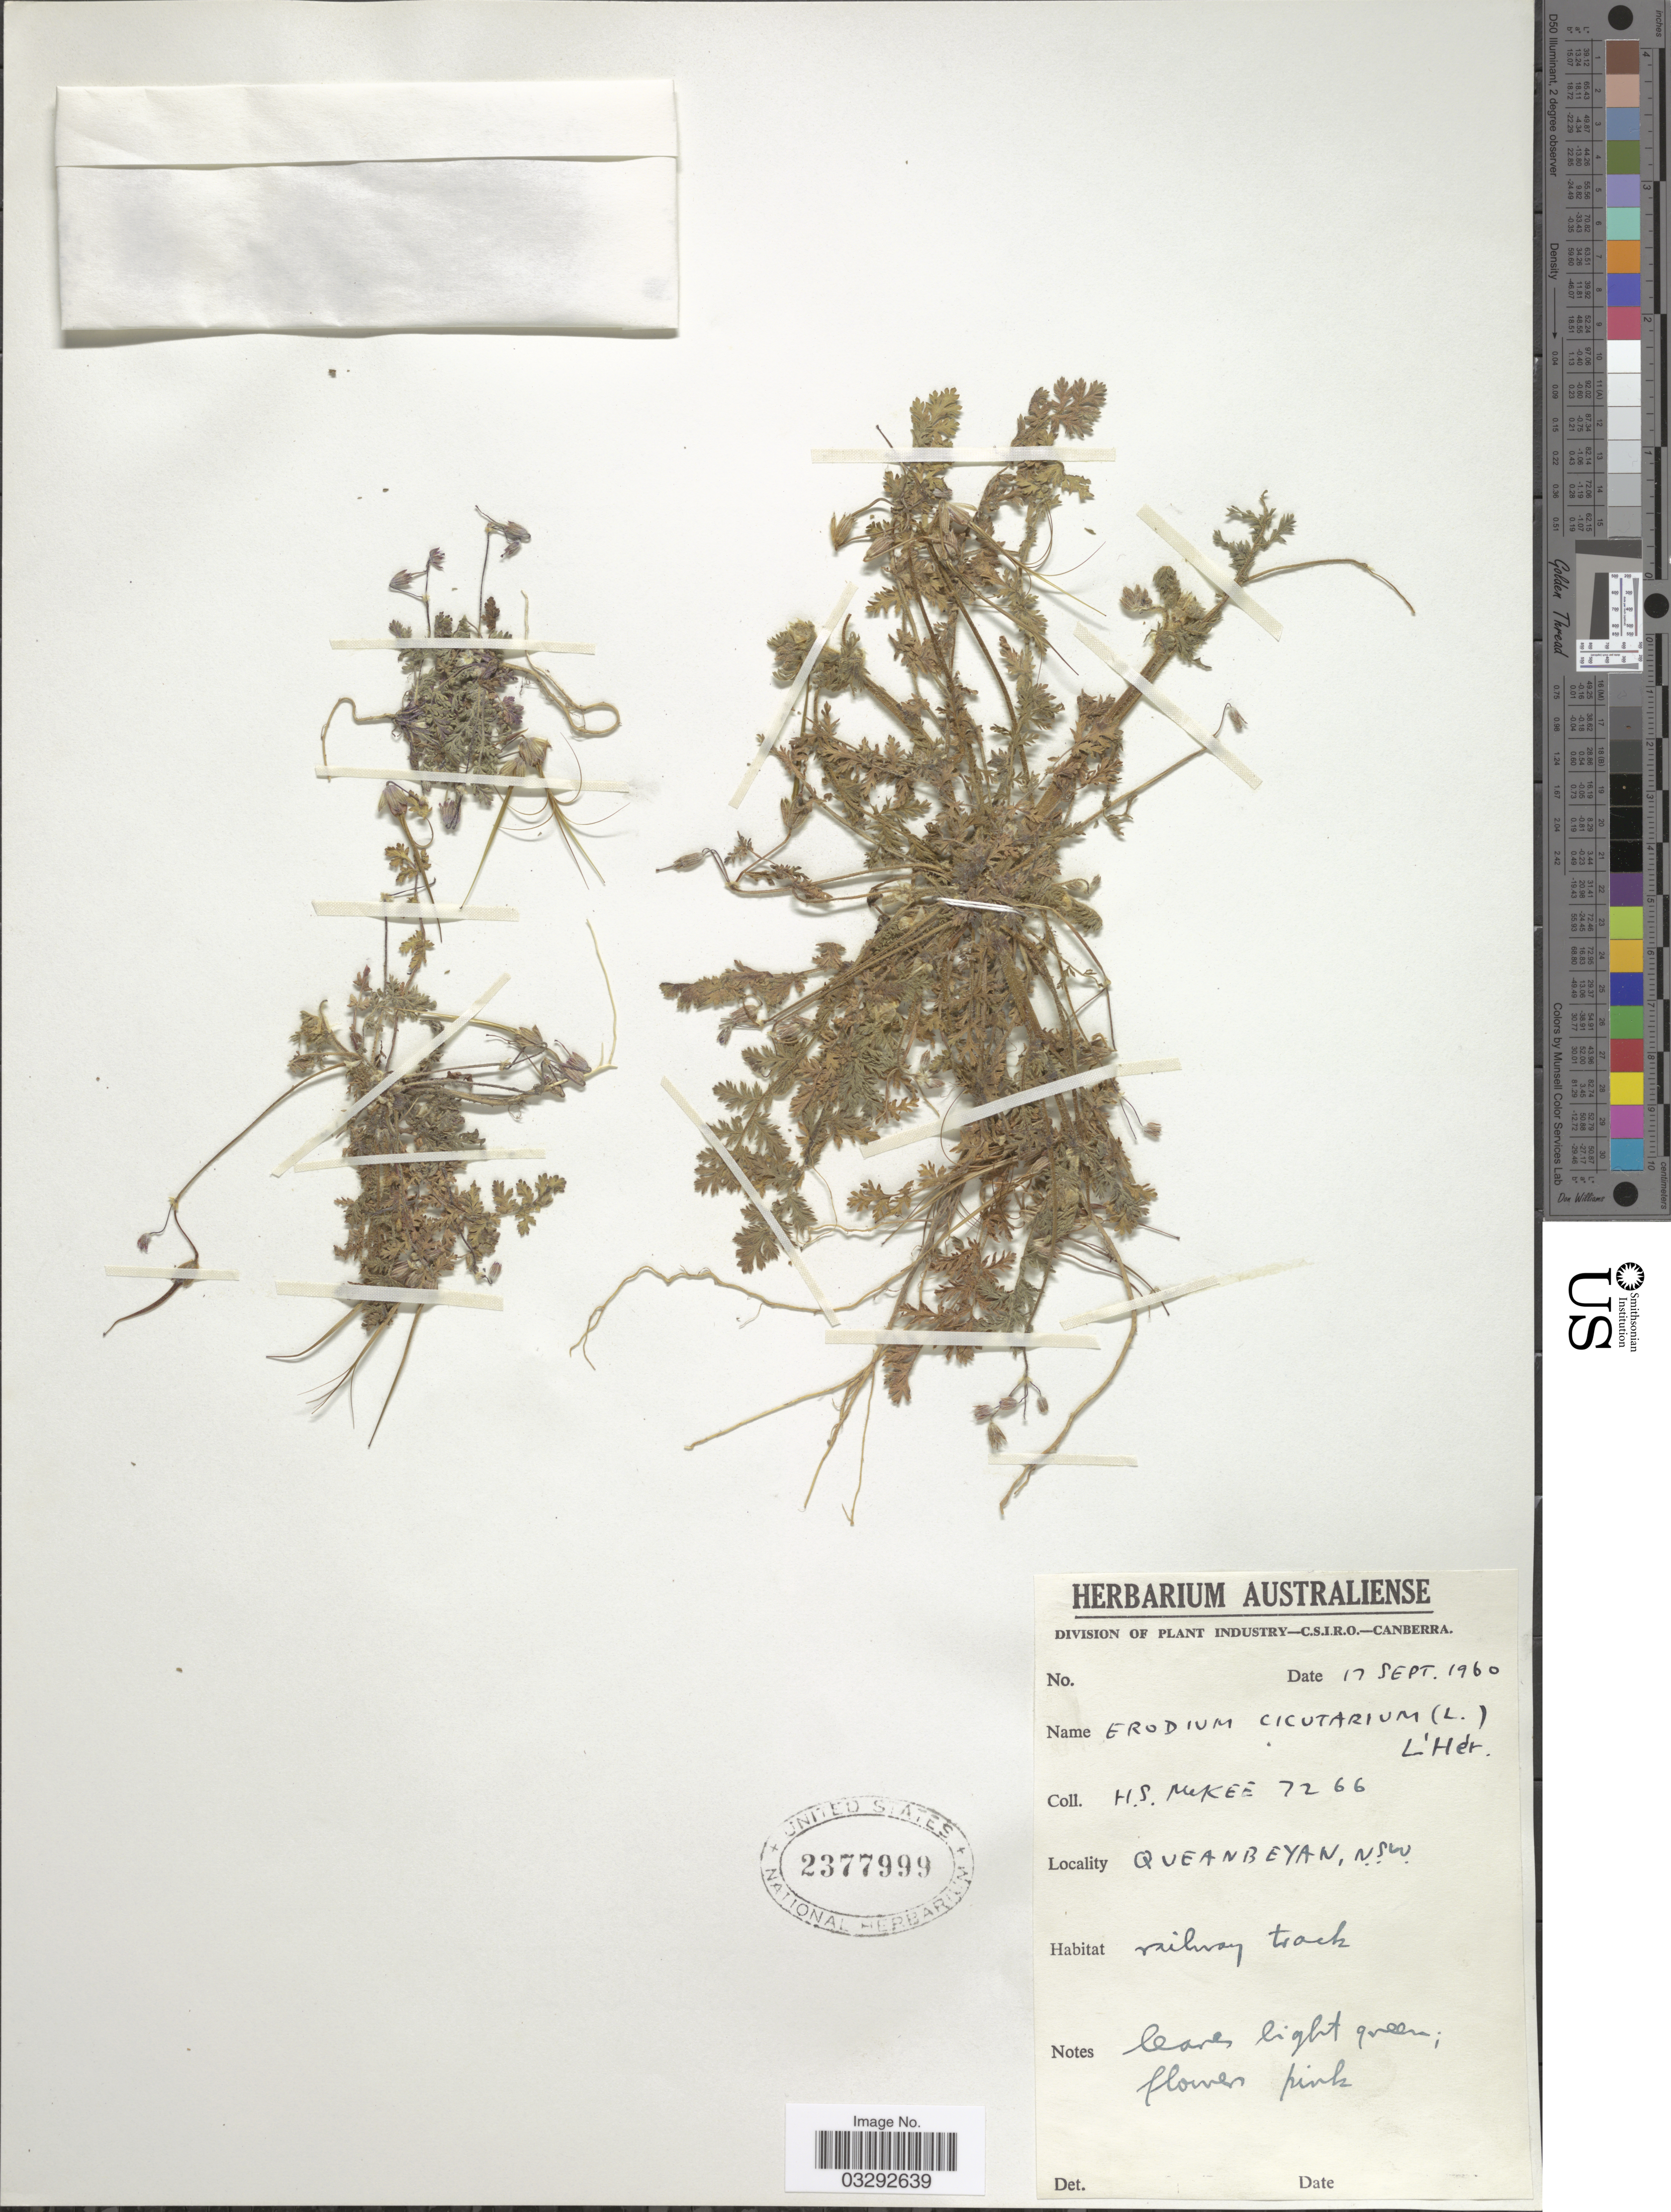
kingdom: Plantae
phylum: Tracheophyta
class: Magnoliopsida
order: Geraniales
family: Geraniaceae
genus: Erodium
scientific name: Erodium cicutarium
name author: (L.) L'Hér.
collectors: H. S. McKee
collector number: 7266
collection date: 1960-09-17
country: Australia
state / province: New South Wales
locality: Queanbeyan.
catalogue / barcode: US 2377999